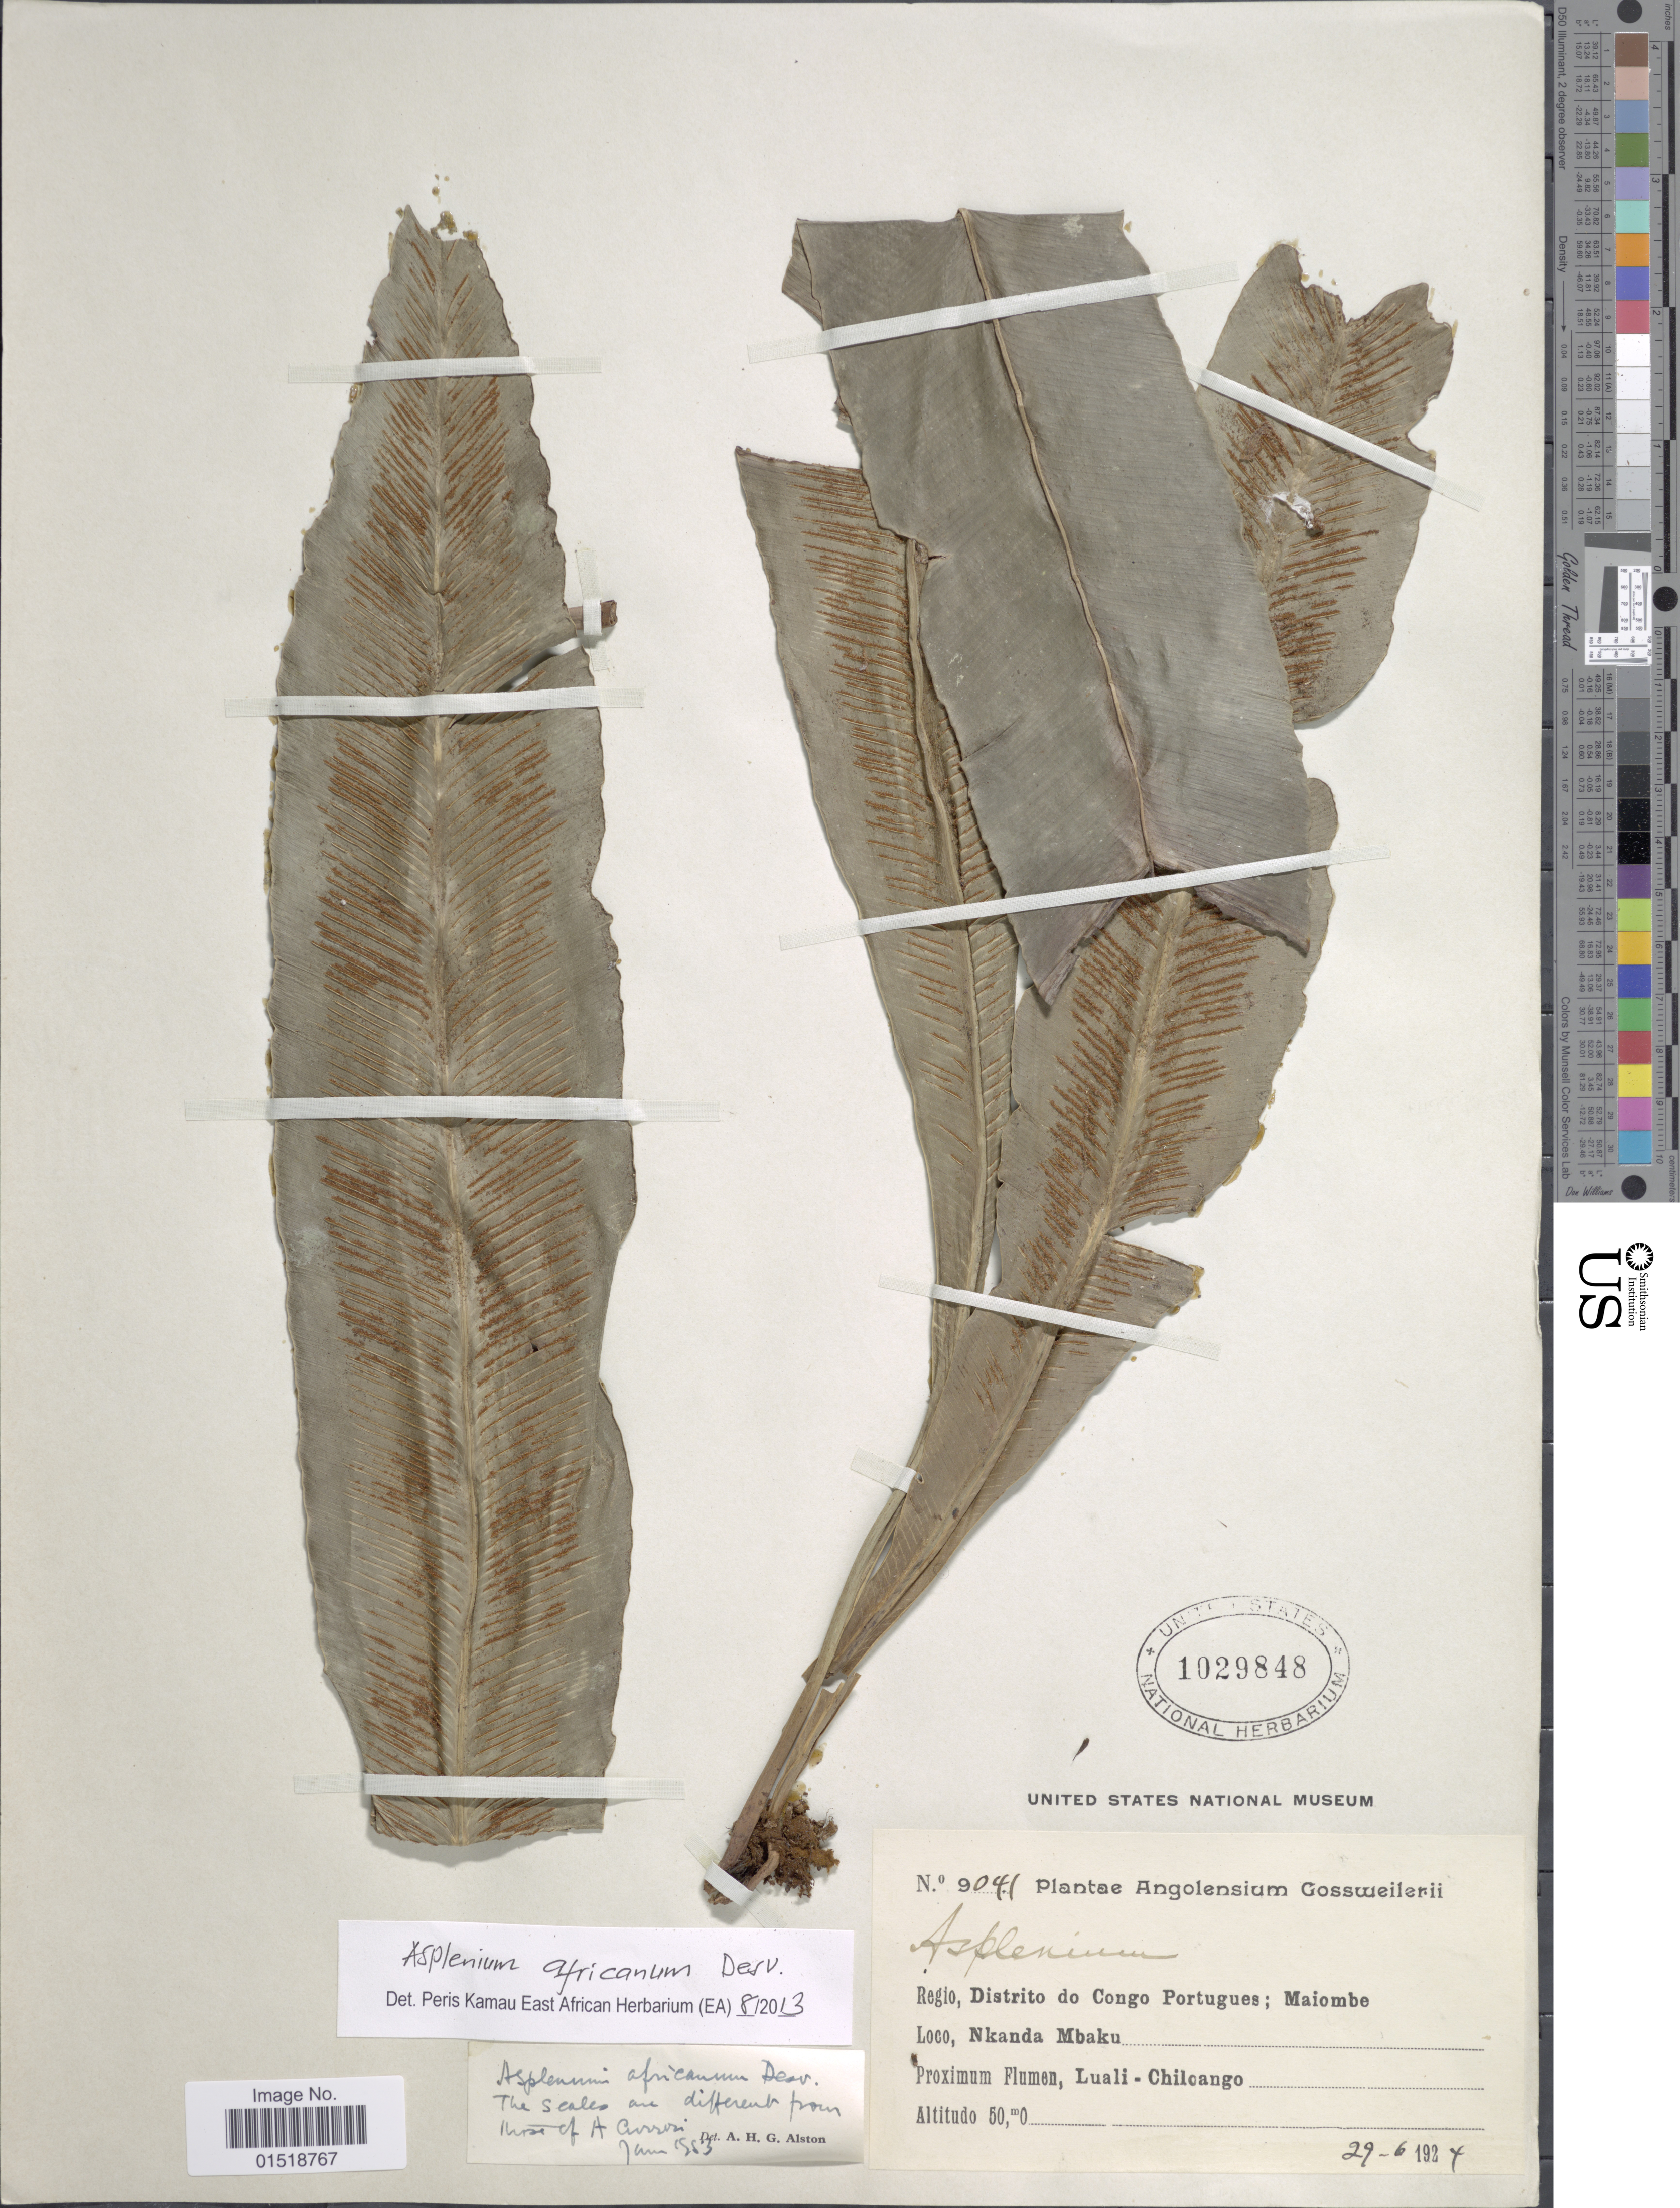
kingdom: Plantae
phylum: Tracheophyta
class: Polypodiopsida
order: Polypodiales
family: Aspleniaceae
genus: Asplenium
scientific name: Asplenium africanum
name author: Desv.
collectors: A. Gossweiler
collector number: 9041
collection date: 1924-06-29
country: Angola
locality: Regio, Distrito do Congo Portugues; Maiombe. Nkanda Mbaku.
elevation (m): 50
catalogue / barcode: US 1029848